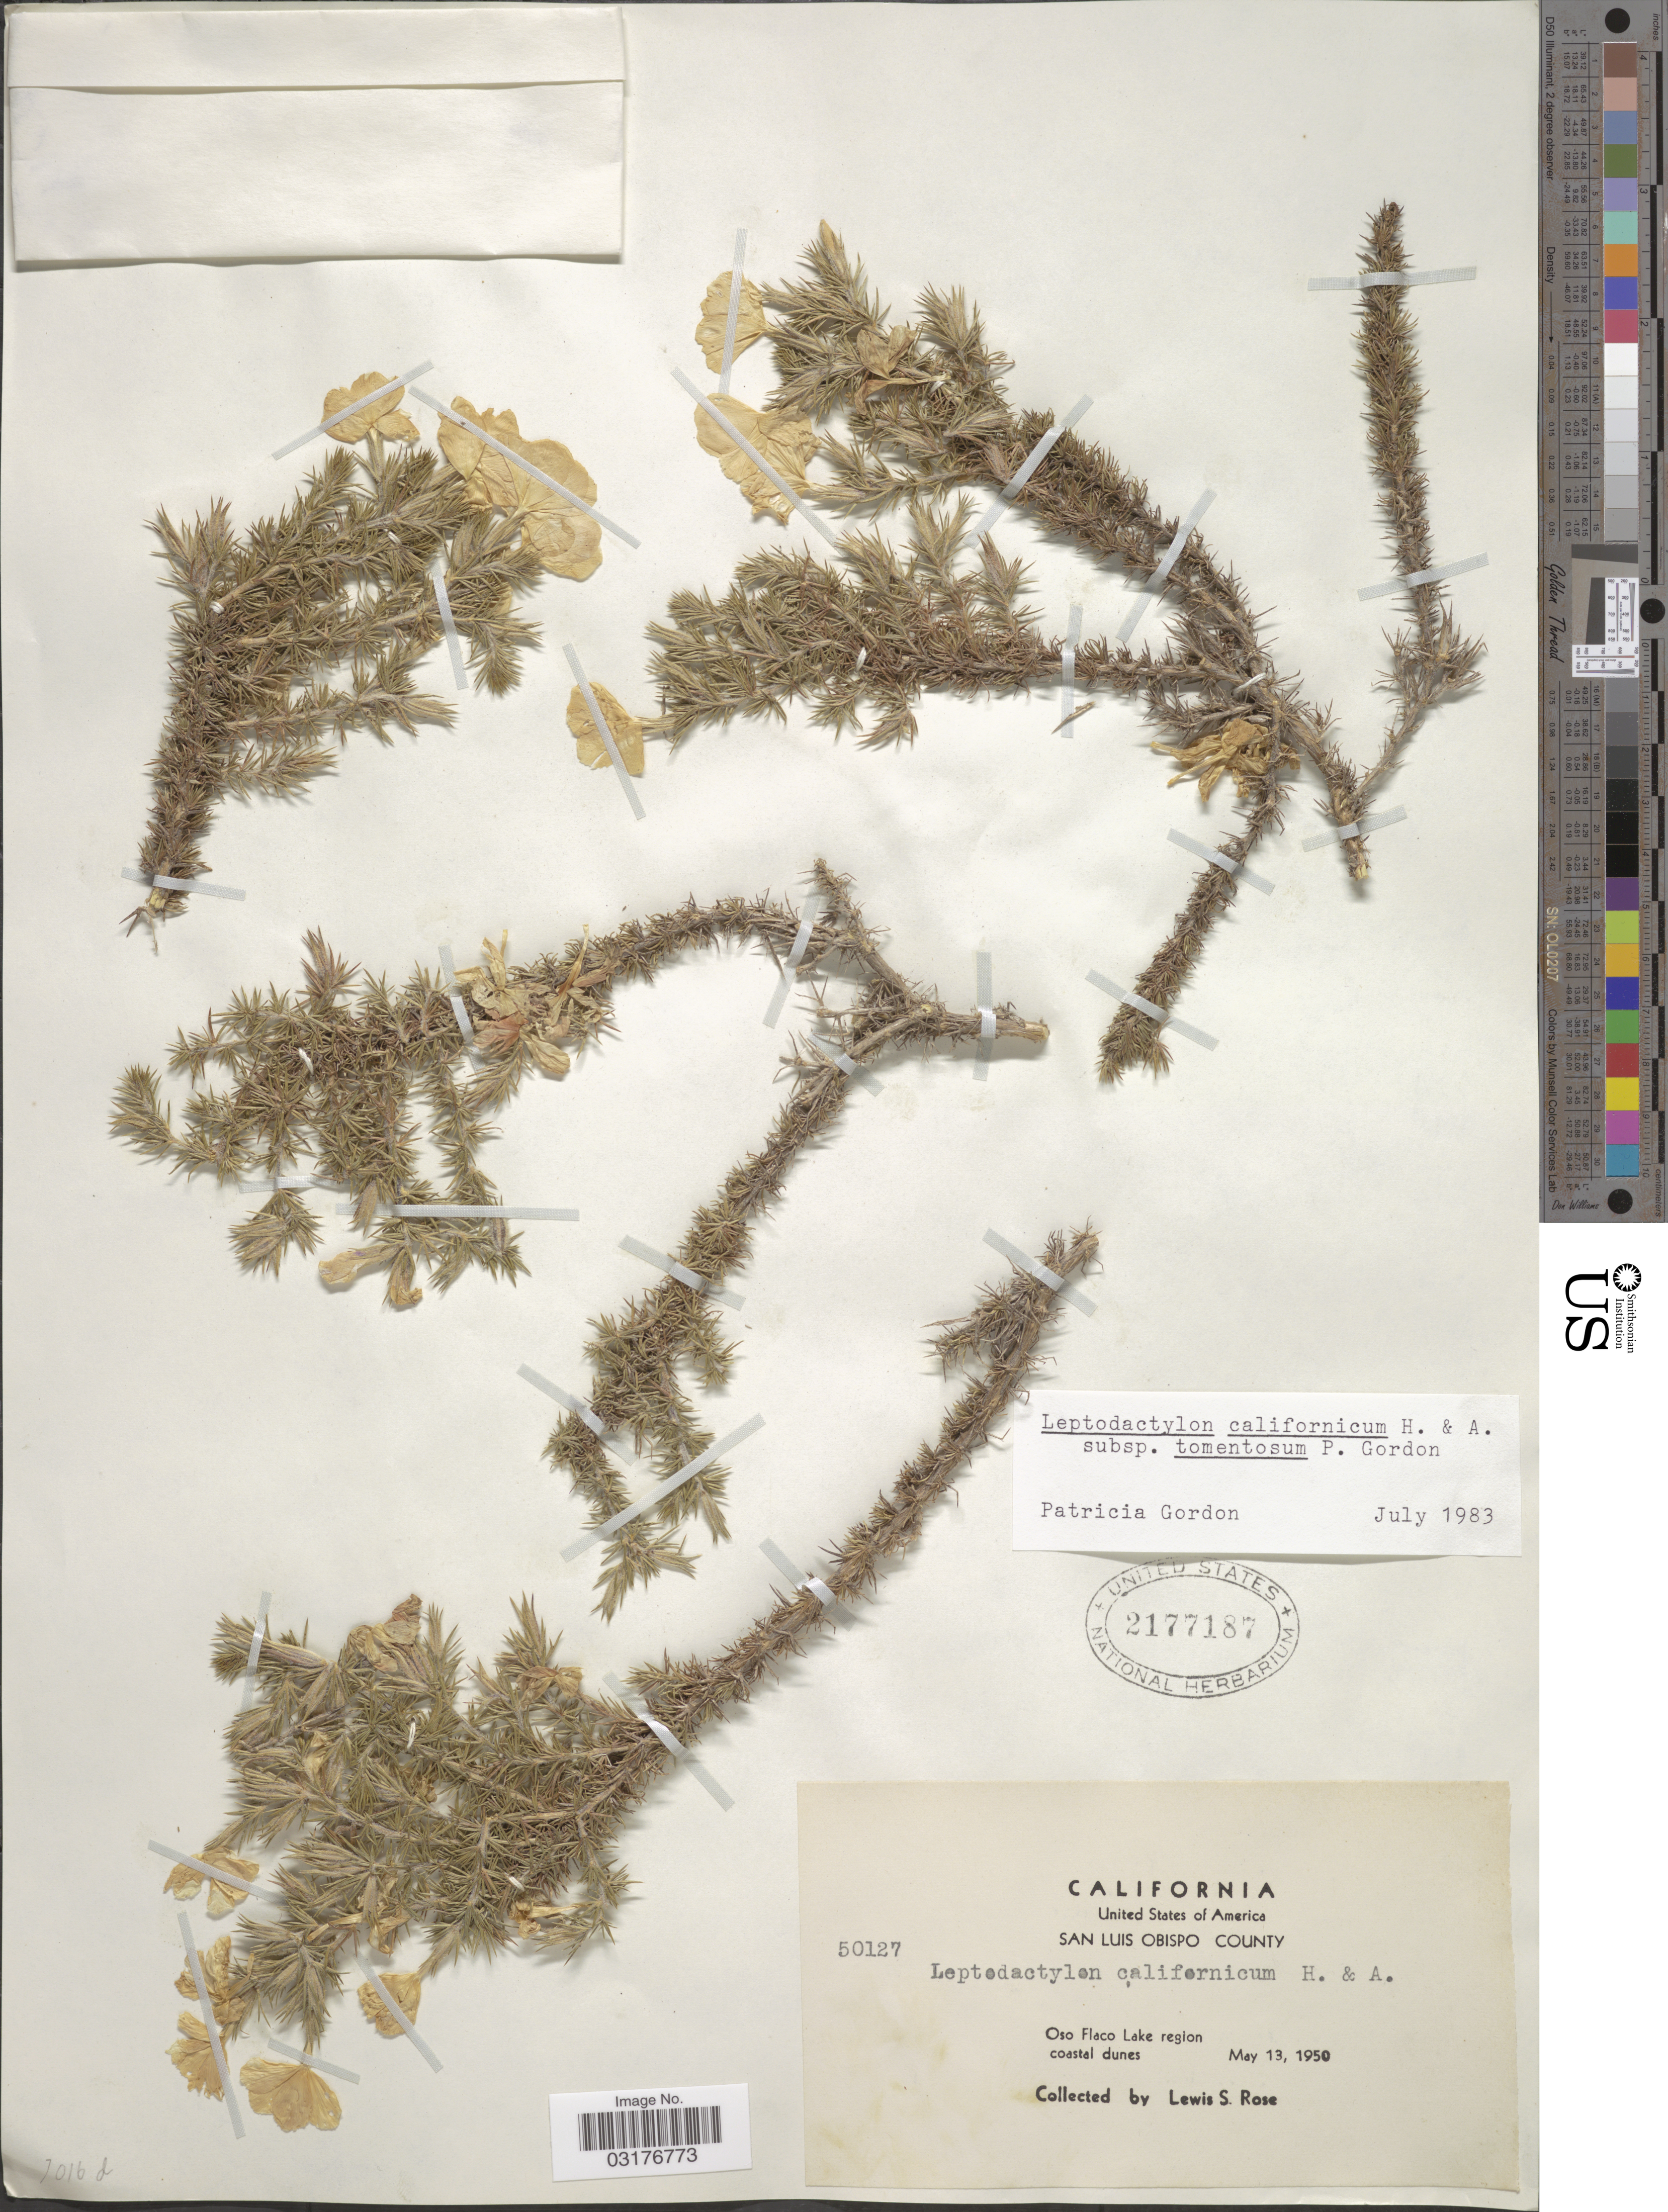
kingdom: Plantae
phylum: Tracheophyta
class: Magnoliopsida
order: Ericales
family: Polemoniaceae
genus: Linanthus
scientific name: Linanthus californicus subsp. glandulosus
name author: (Eastw.) J.M. Porter & R. Patt.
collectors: L. S. Rose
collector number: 50127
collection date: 1950-05-13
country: United States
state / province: California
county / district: San Luis Obispo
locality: San Luis Obispo County. Oso Flaco Lake region.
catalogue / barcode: US 2177187